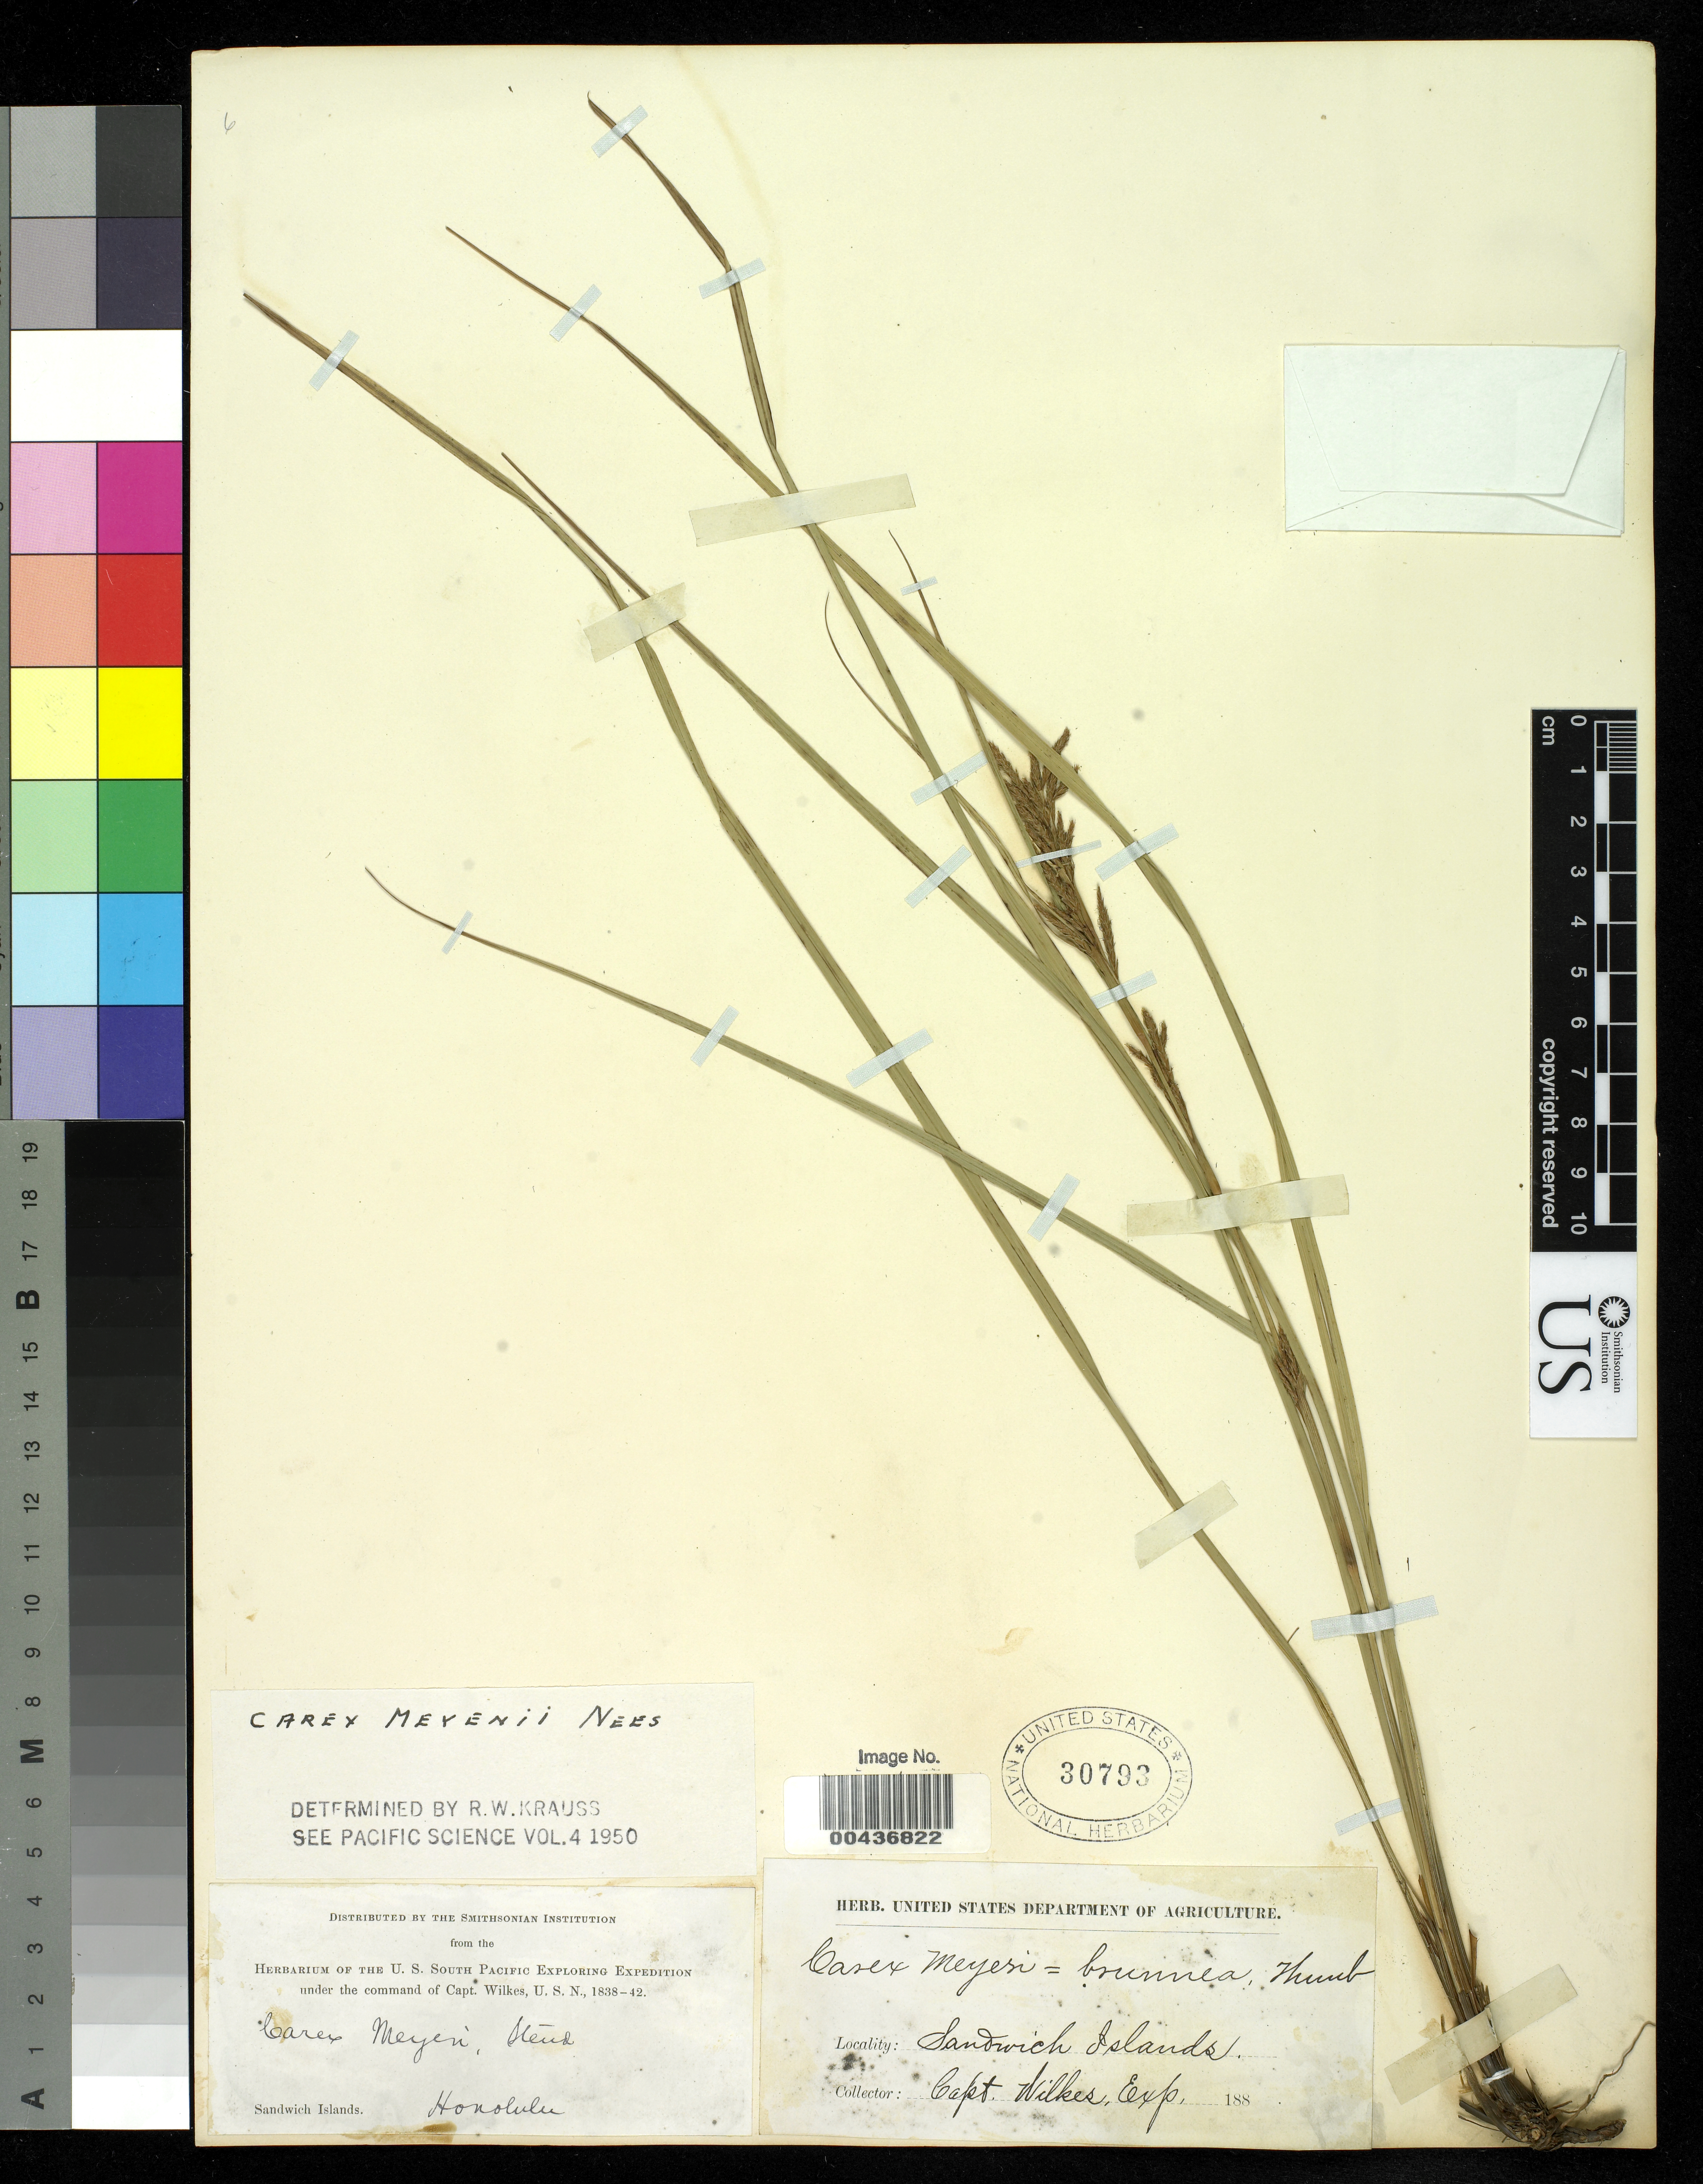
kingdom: Plantae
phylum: Tracheophyta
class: Liliopsida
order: Poales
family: Cyperaceae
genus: Carex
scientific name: Carex meyenii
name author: Nees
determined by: Krauss, R. W.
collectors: Wilkes Explor. Exped.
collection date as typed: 1838 to -- --- 1842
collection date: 1838/1842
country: United States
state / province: Hawaii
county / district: Honolulu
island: Oahu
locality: Honolulu, Oahu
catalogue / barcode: US 30793